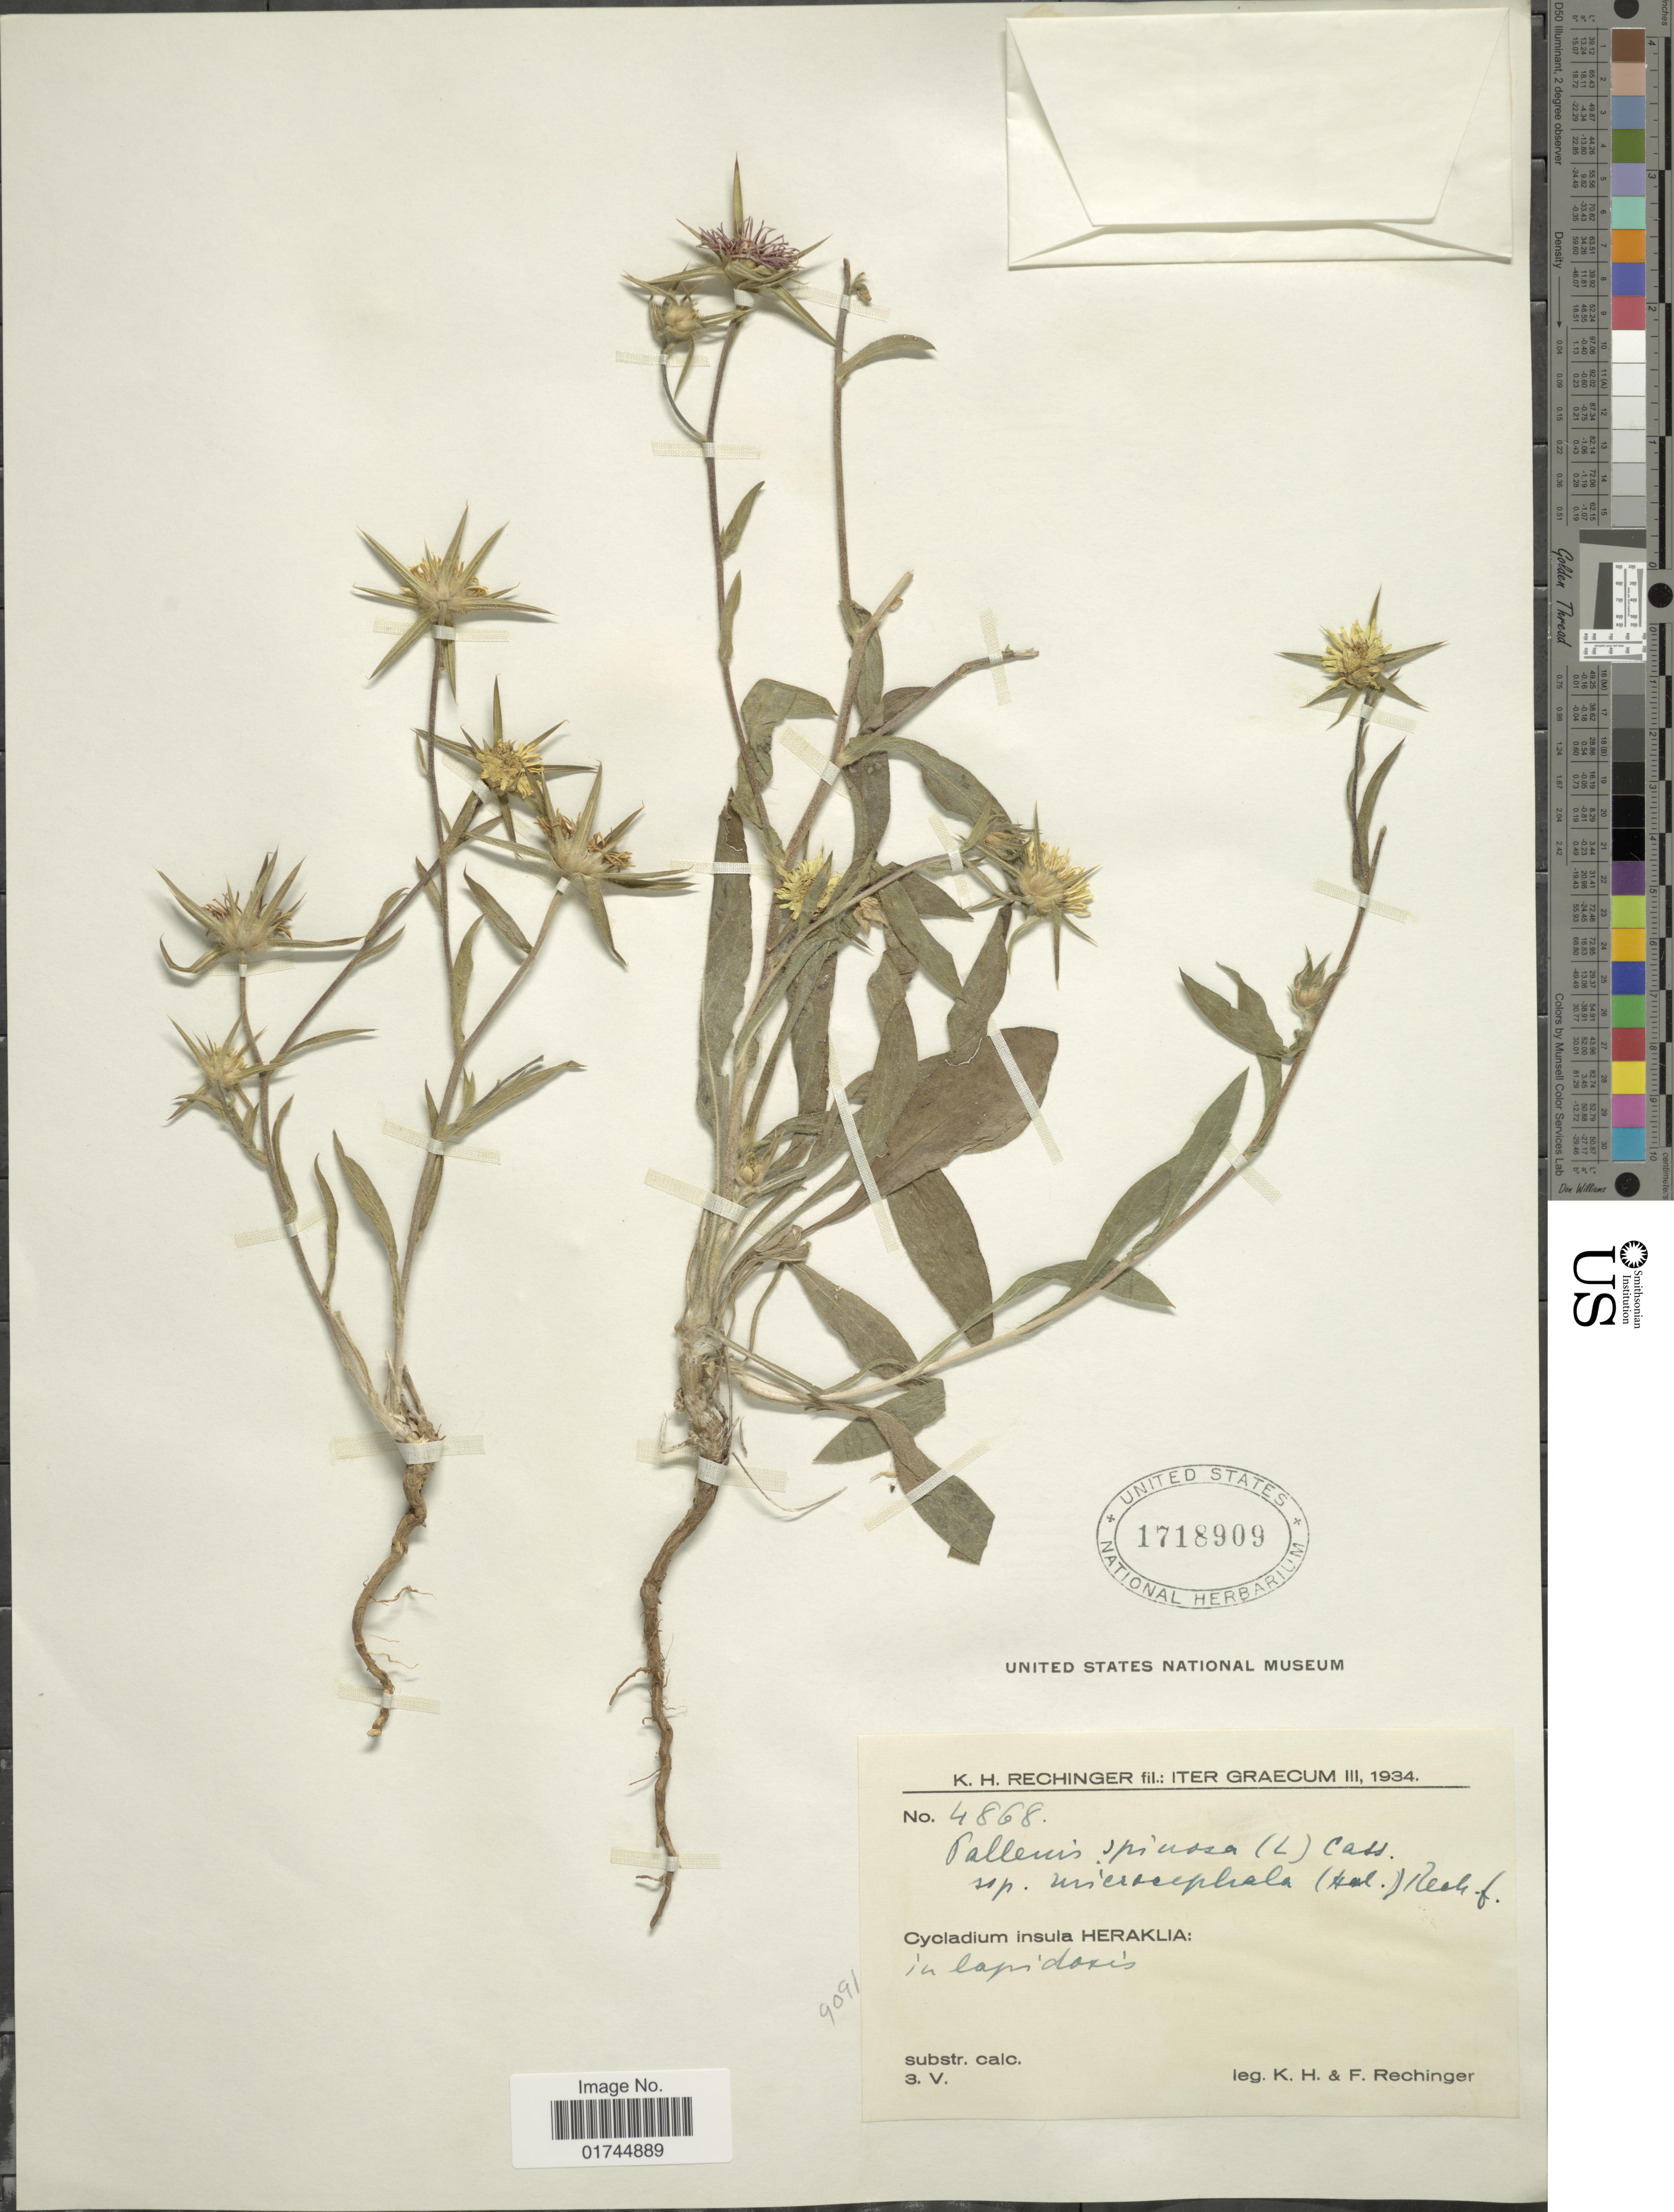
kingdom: Plantae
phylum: Tracheophyta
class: Magnoliopsida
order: Asterales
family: Asteraceae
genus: Pallenis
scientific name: Pallenis spinosa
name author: (L.) Cass.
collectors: K. H. Rechinger & F. Rechinger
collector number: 4868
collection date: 1934-02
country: Greece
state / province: South Aegean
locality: Cycladium insula Herkalia.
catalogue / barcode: US 1718909